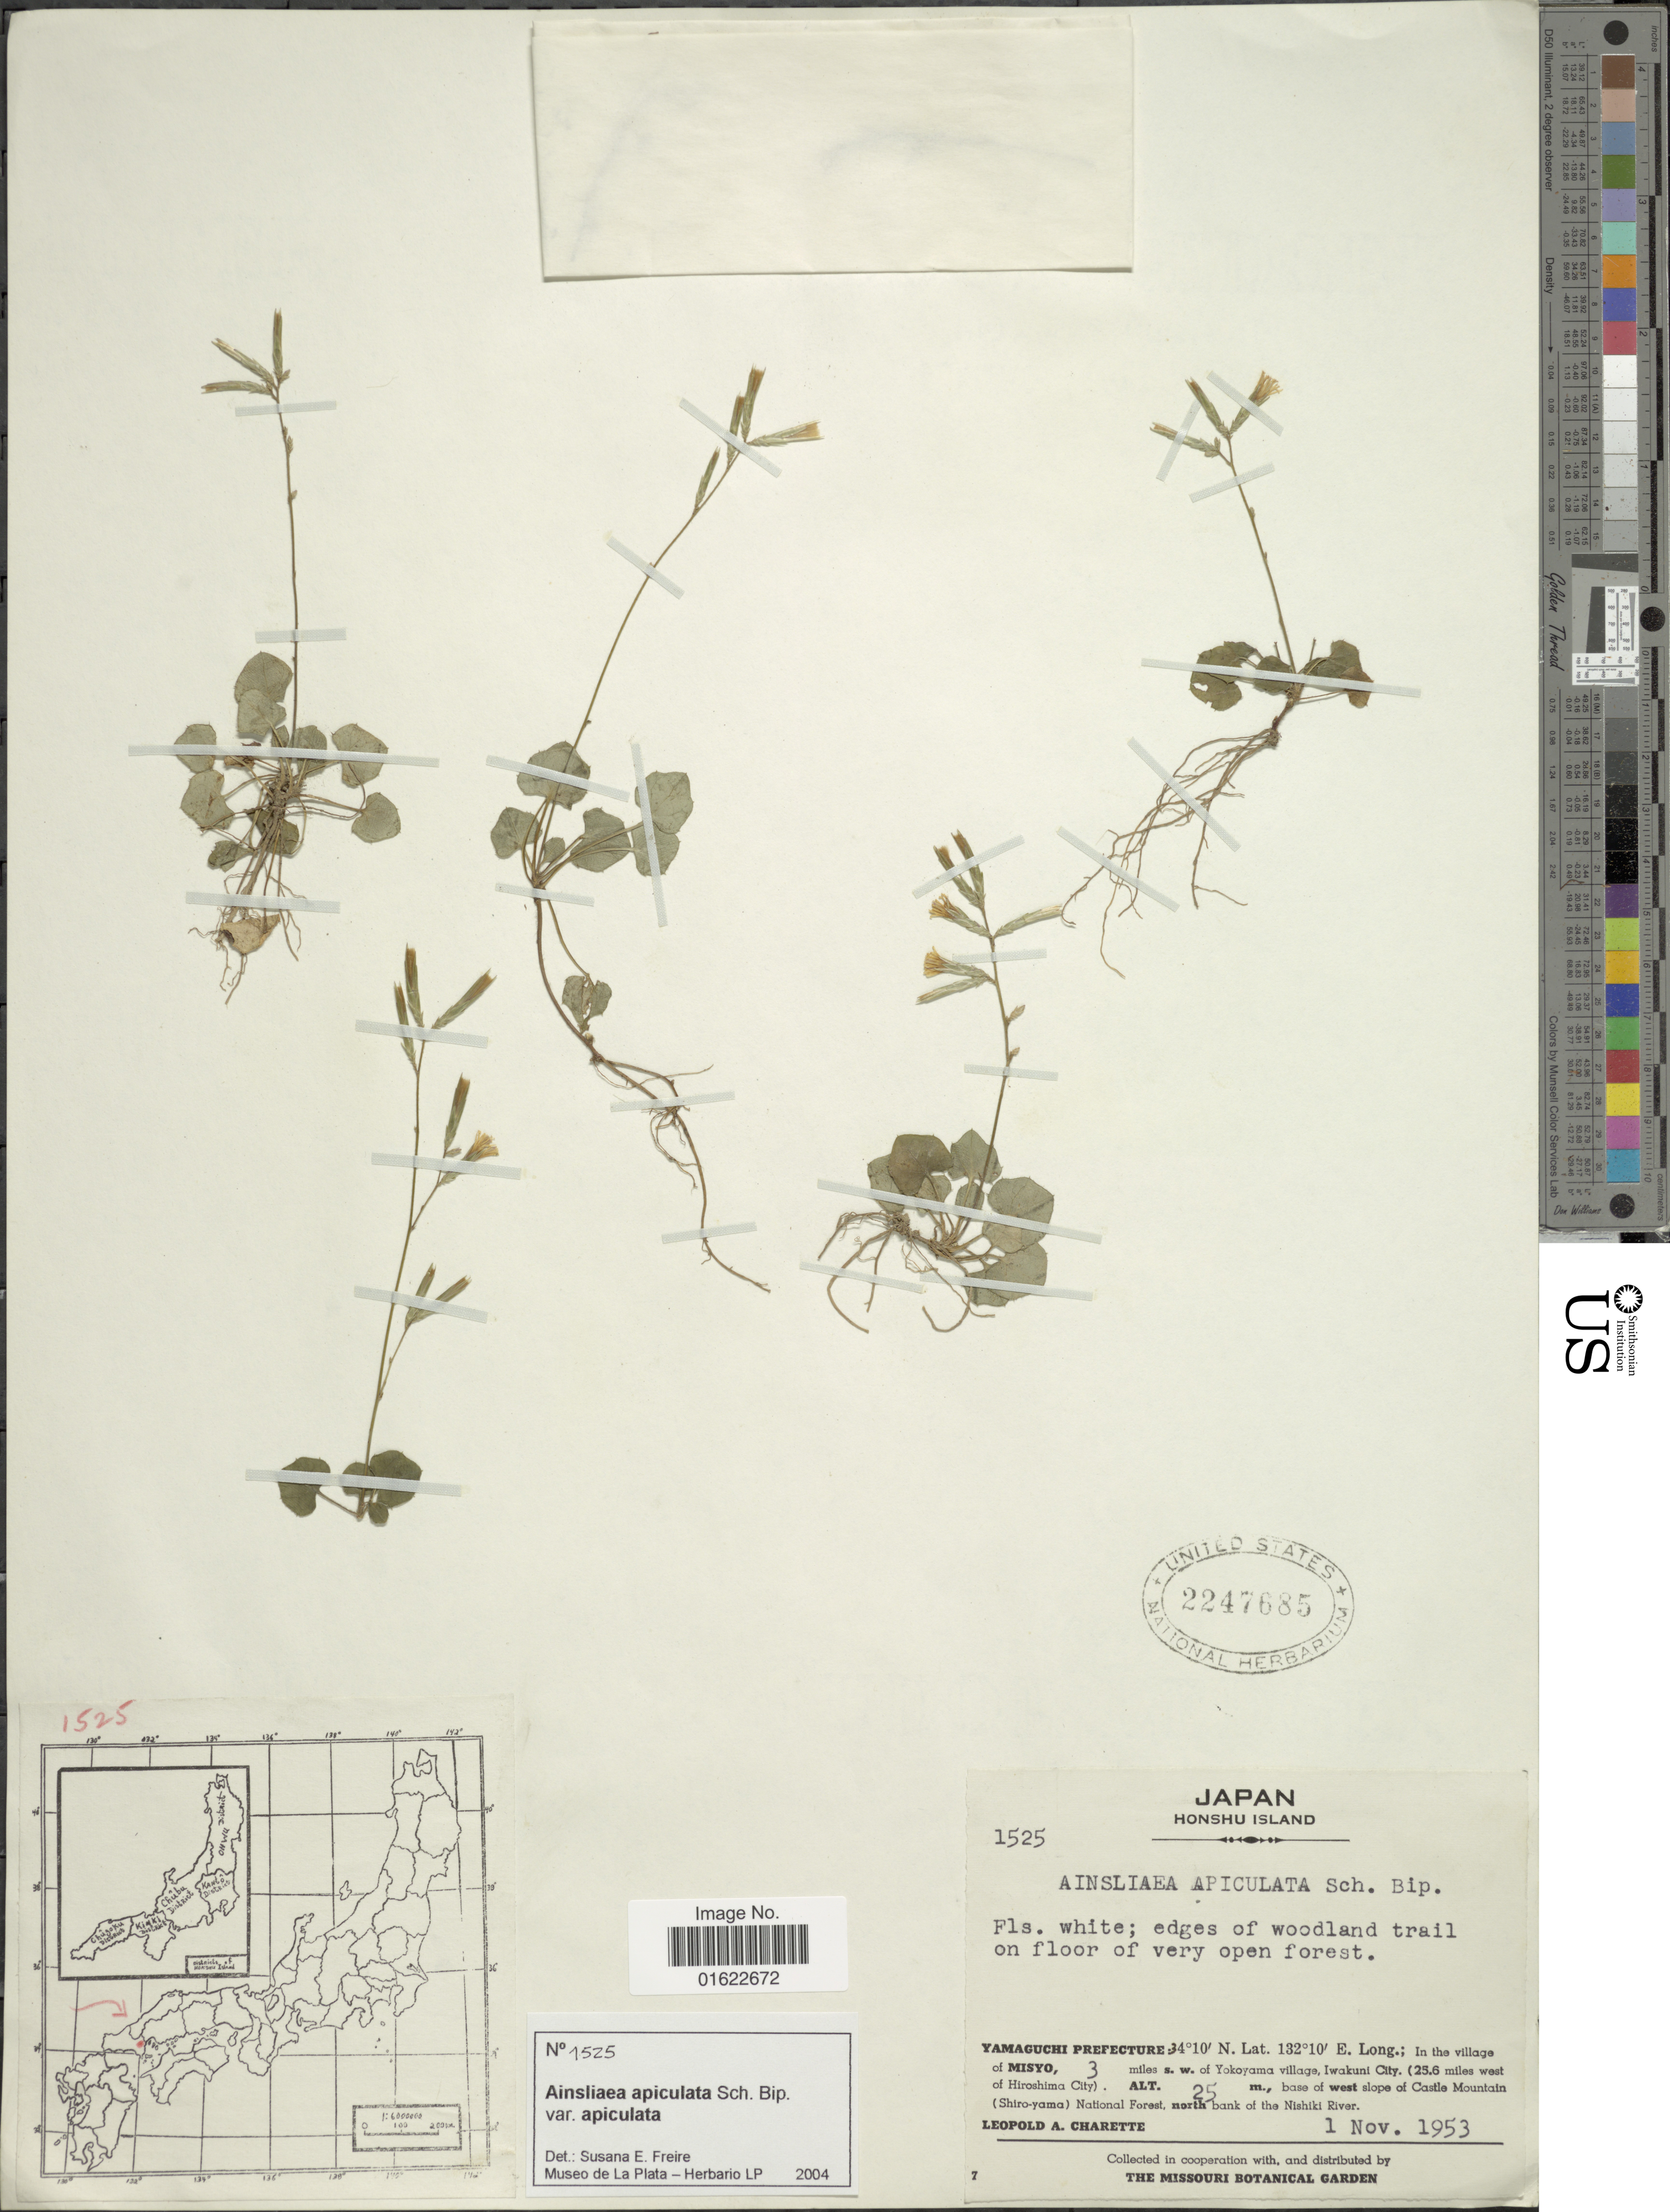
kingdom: Plantae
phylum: Tracheophyta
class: Magnoliopsida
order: Asterales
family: Asteraceae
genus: Ainsliaea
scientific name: Ainsliaea apiculata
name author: Sch. Bip.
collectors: L. A. Charette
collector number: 1525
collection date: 1953-11-01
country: Japan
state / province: Yamaguti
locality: Honshu Island, Yamaguchi Prefecture; In the village of Misyo, 3 miles s.w. of Yokoyama village, Iwakuni City (25.6 miles west of Hiroshima City), base of west slope of Castle Mountain (Shiro-yama) National Forest, north bank of the Nishiki River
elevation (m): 25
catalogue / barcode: US 2247685